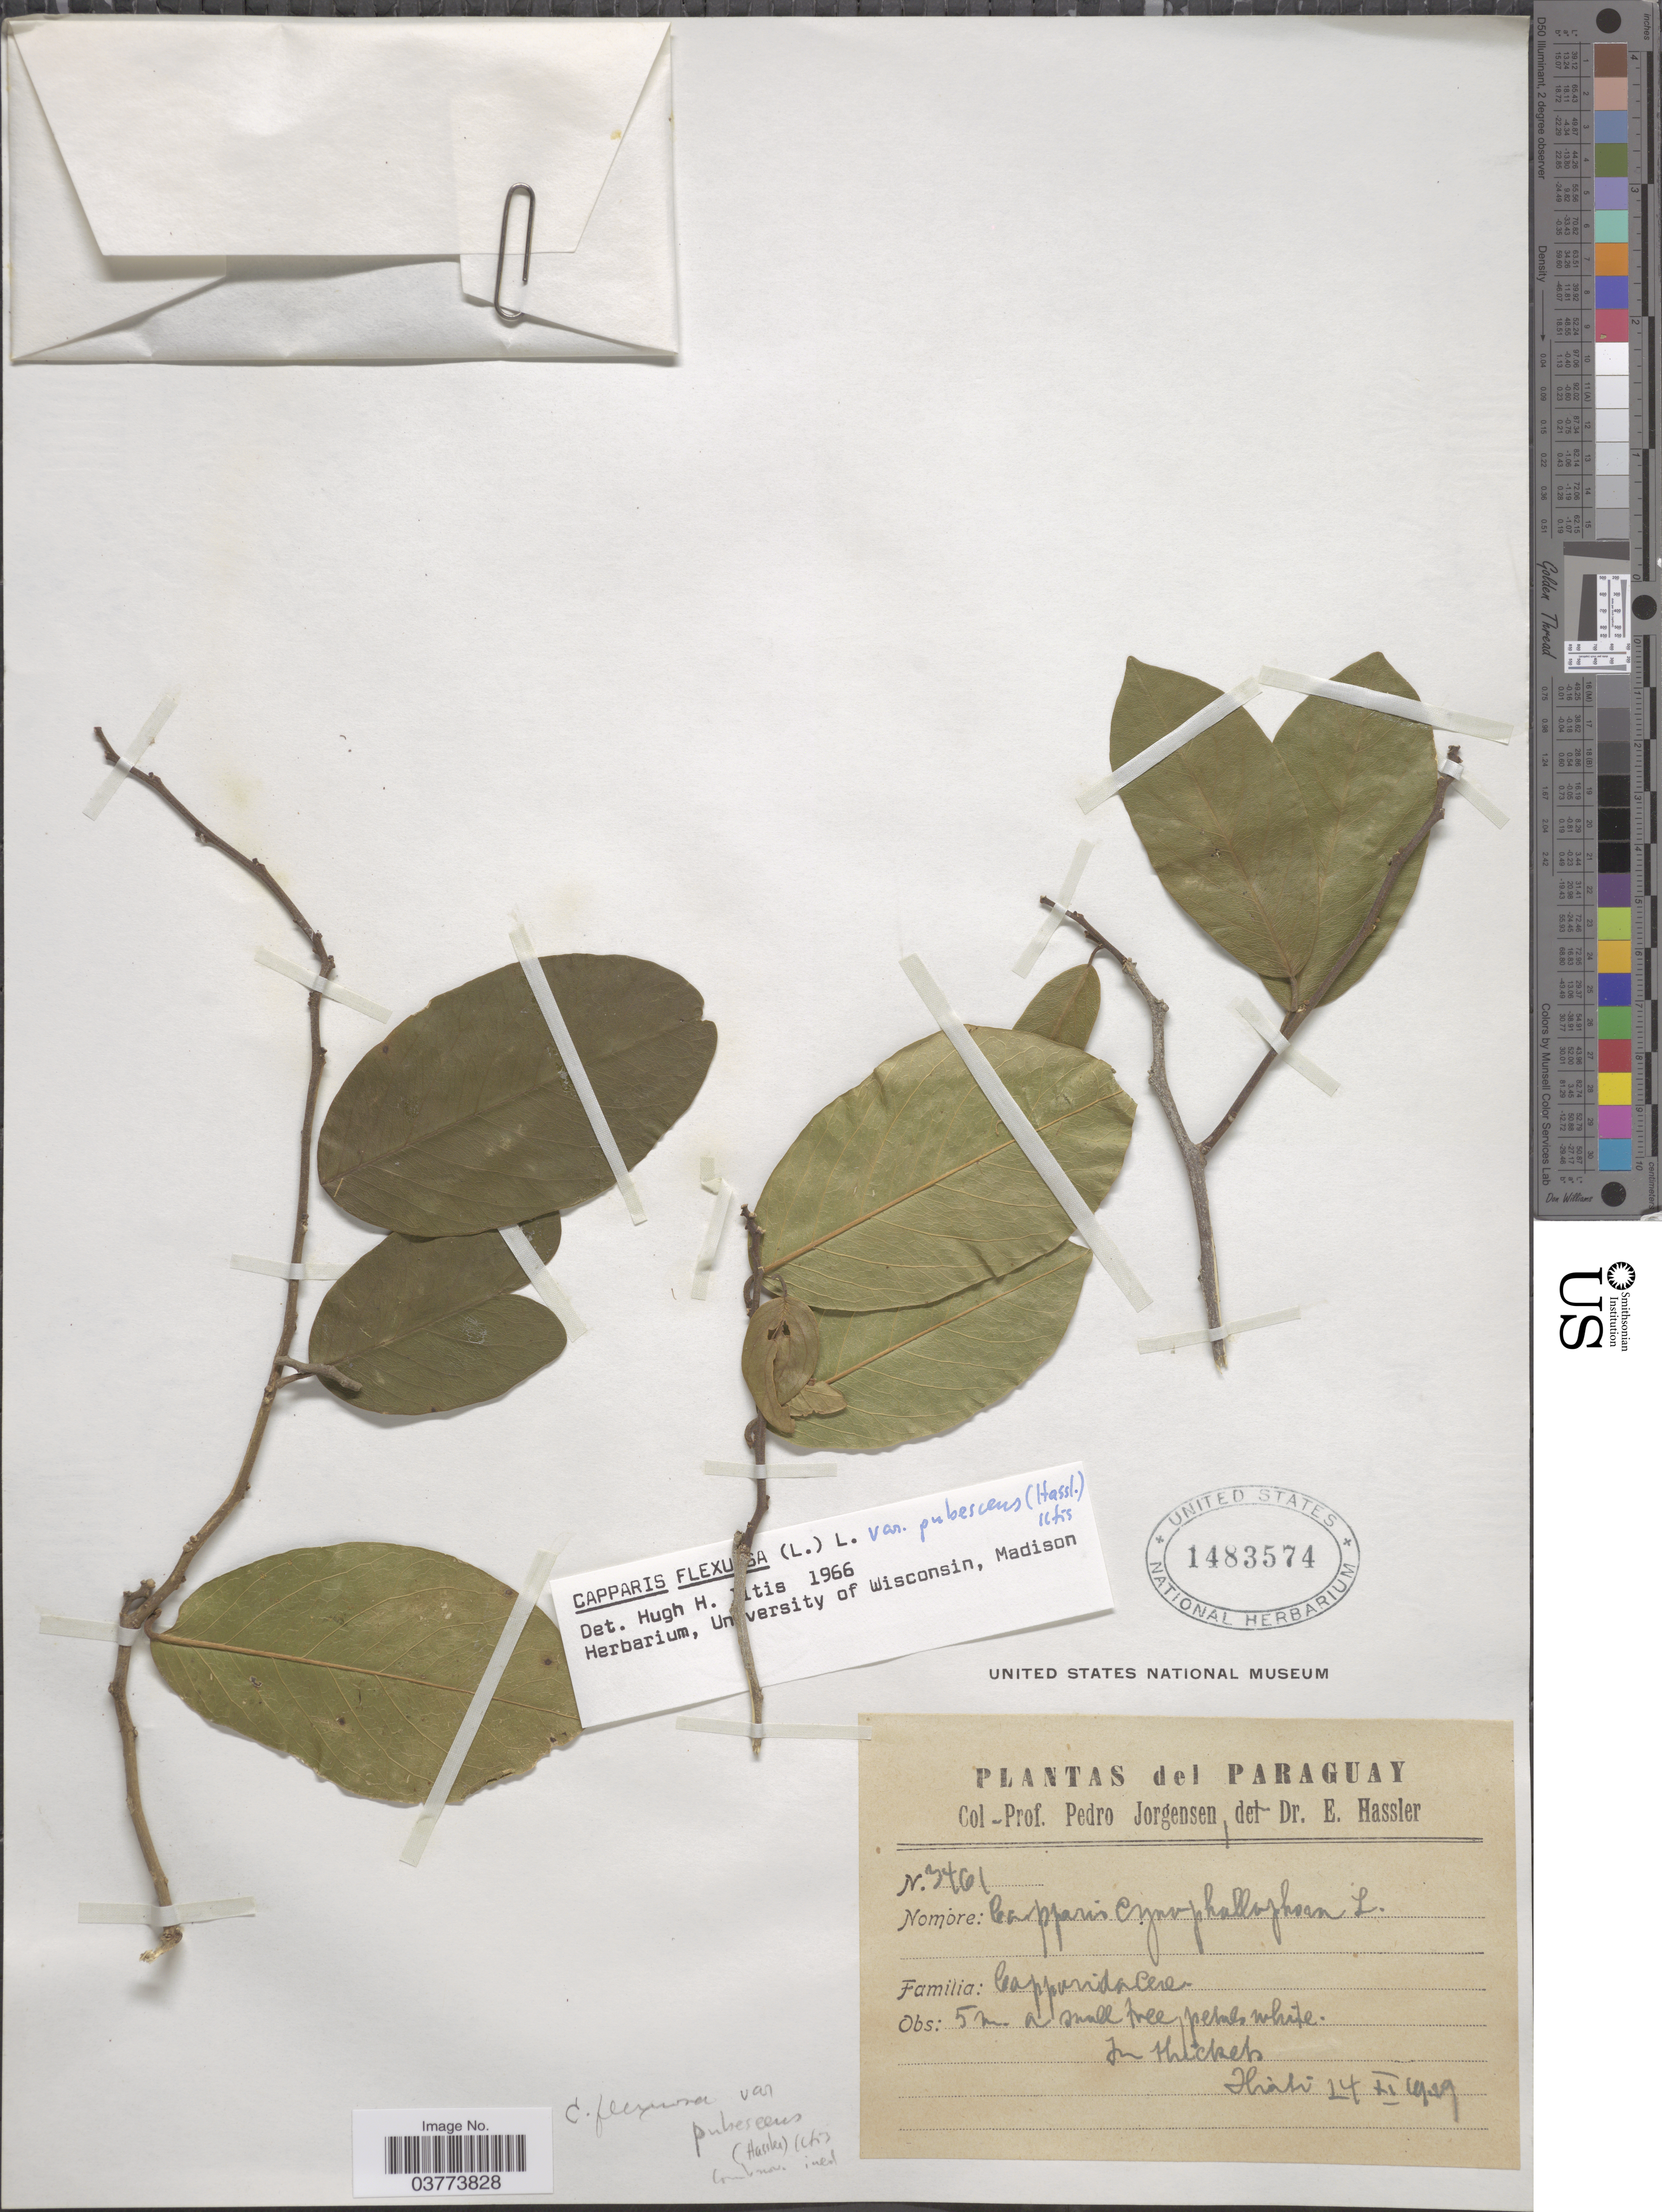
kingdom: Plantae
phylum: Tracheophyta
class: Magnoliopsida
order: Brassicales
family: Capparaceae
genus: Cynophalla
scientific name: Cynophalla flexuosa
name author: (L.) J. Presl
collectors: P. Jörgensen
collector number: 3461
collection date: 1929-11-24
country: Paraguay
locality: Hiati.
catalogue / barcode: US 1483574